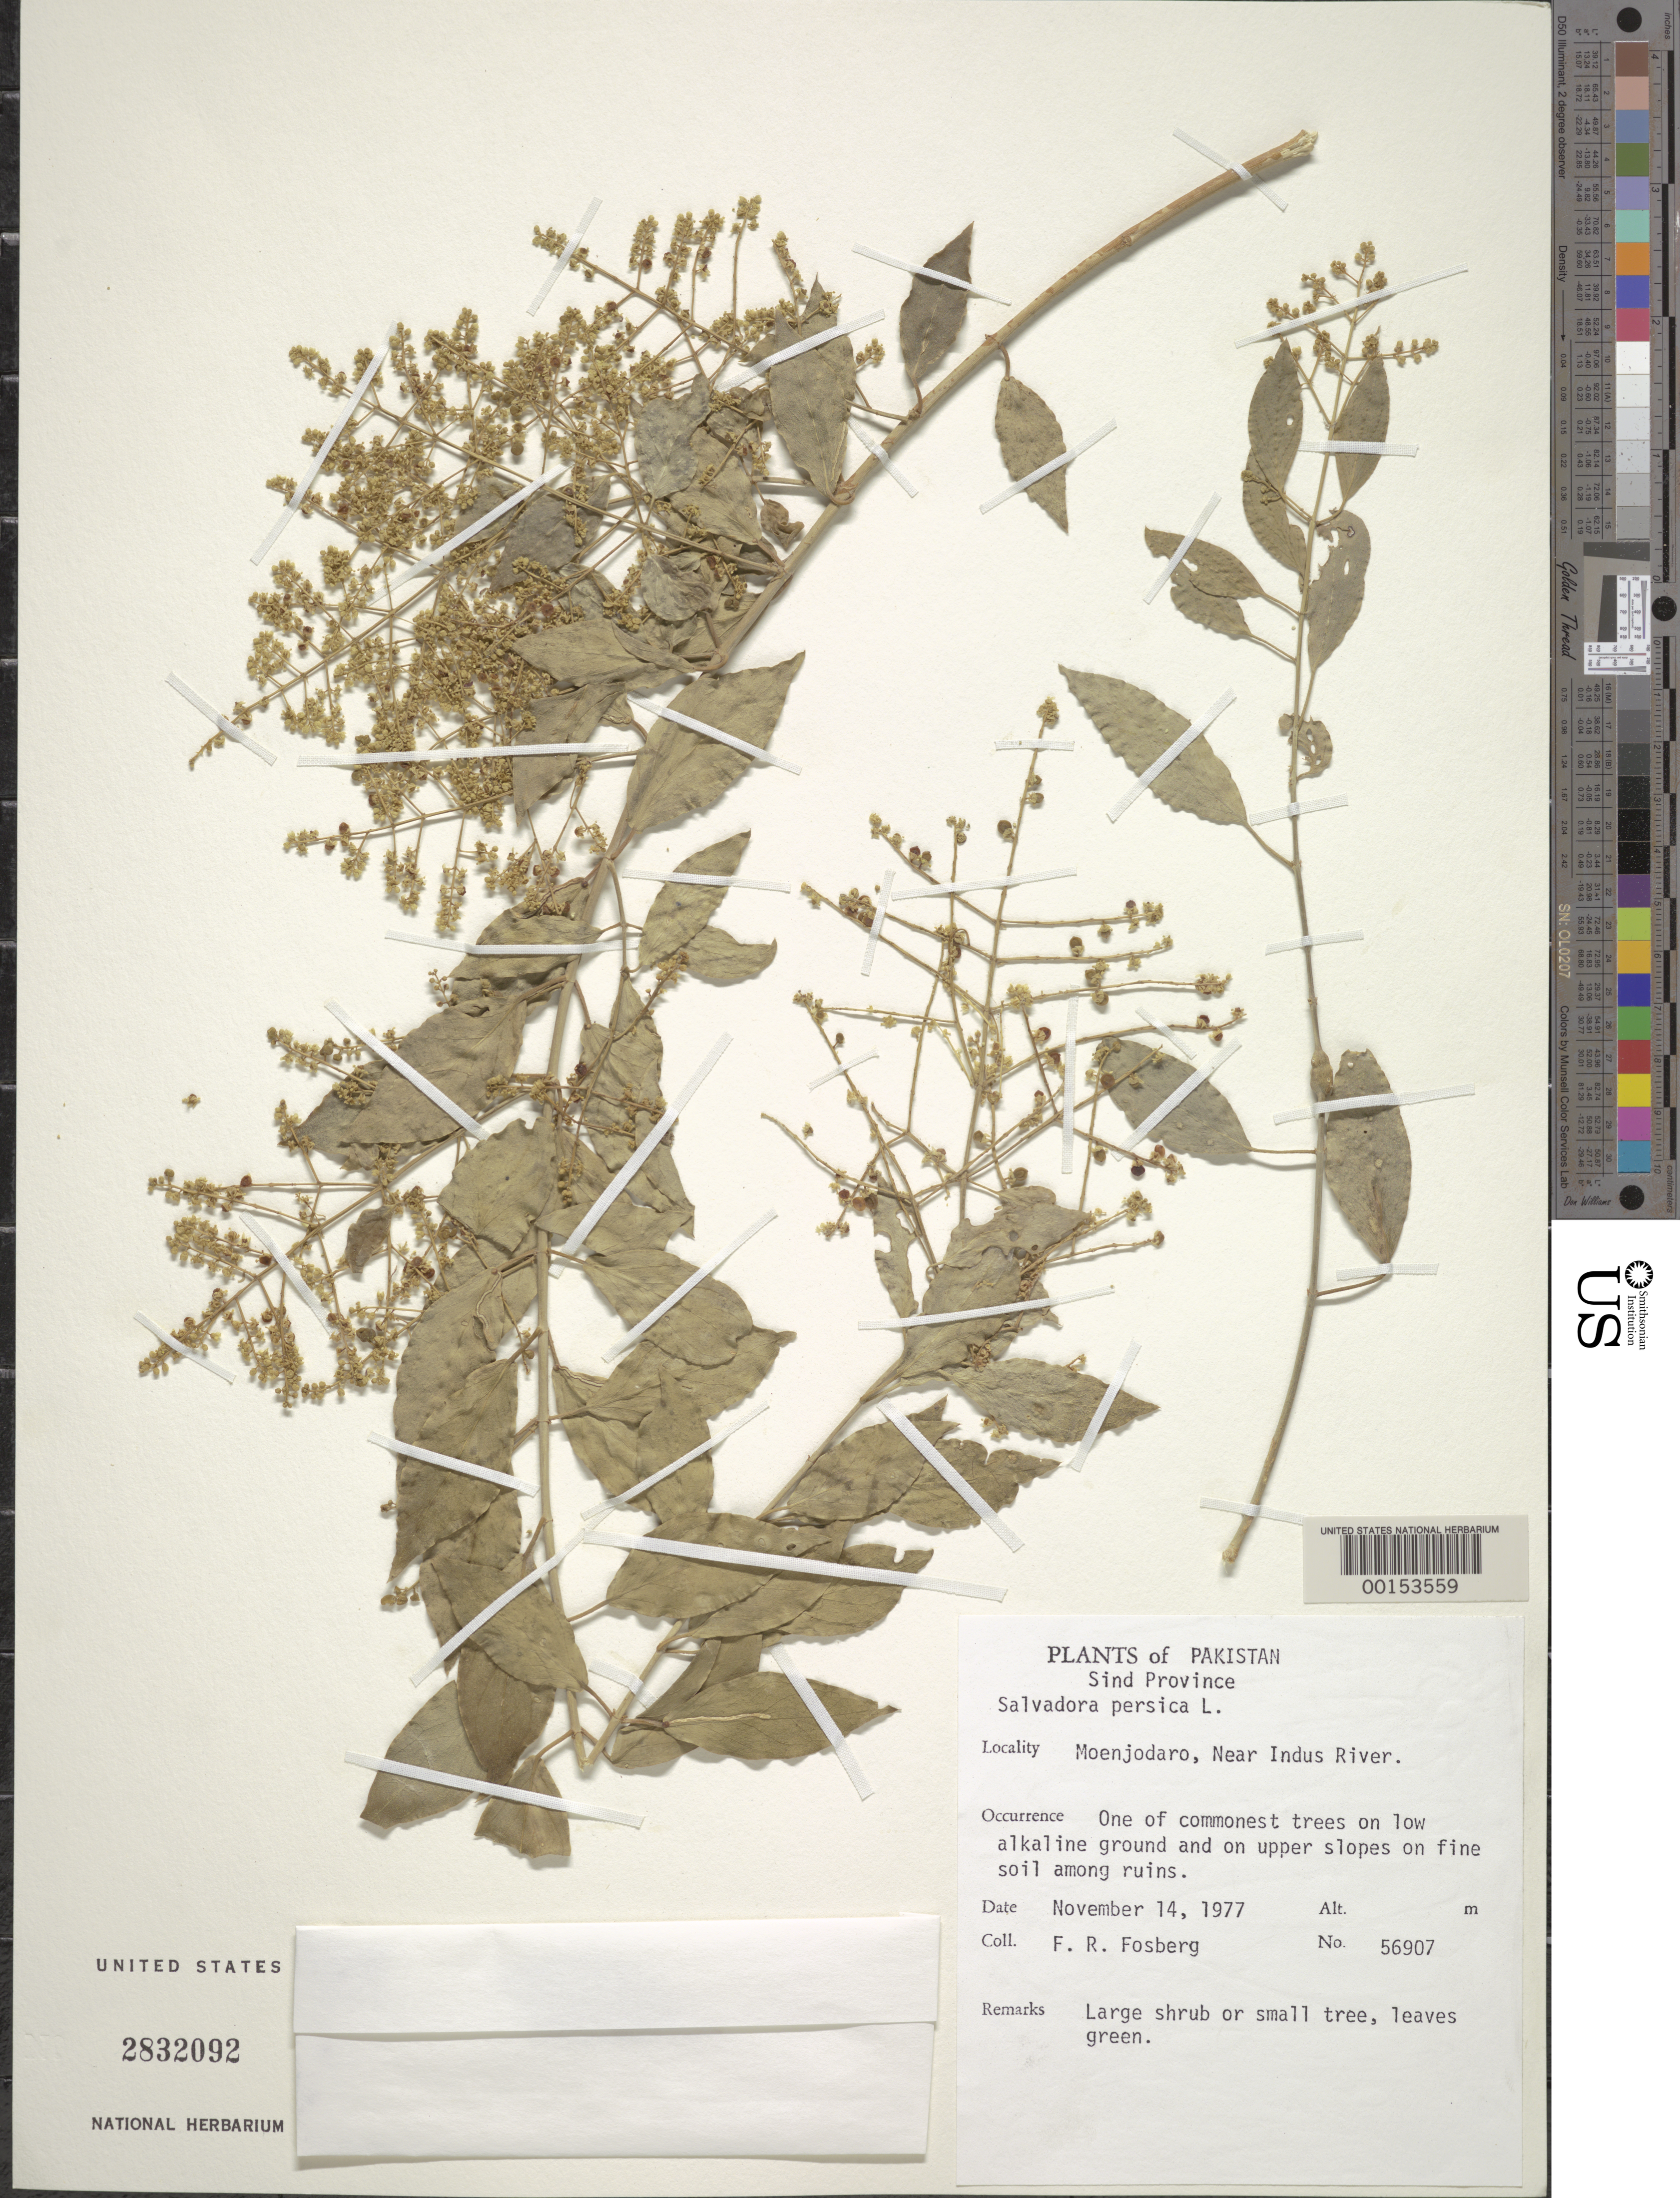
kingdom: Plantae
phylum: Tracheophyta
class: Magnoliopsida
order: Brassicales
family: Salvadoraceae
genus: Salvadora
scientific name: Salvadora persica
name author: L.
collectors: F. R. Fosberg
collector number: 56907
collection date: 1977-11-14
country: Pakistan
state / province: Sindh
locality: Sind Province. Moenjodaro, Near Indus River.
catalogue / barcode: US 2832092